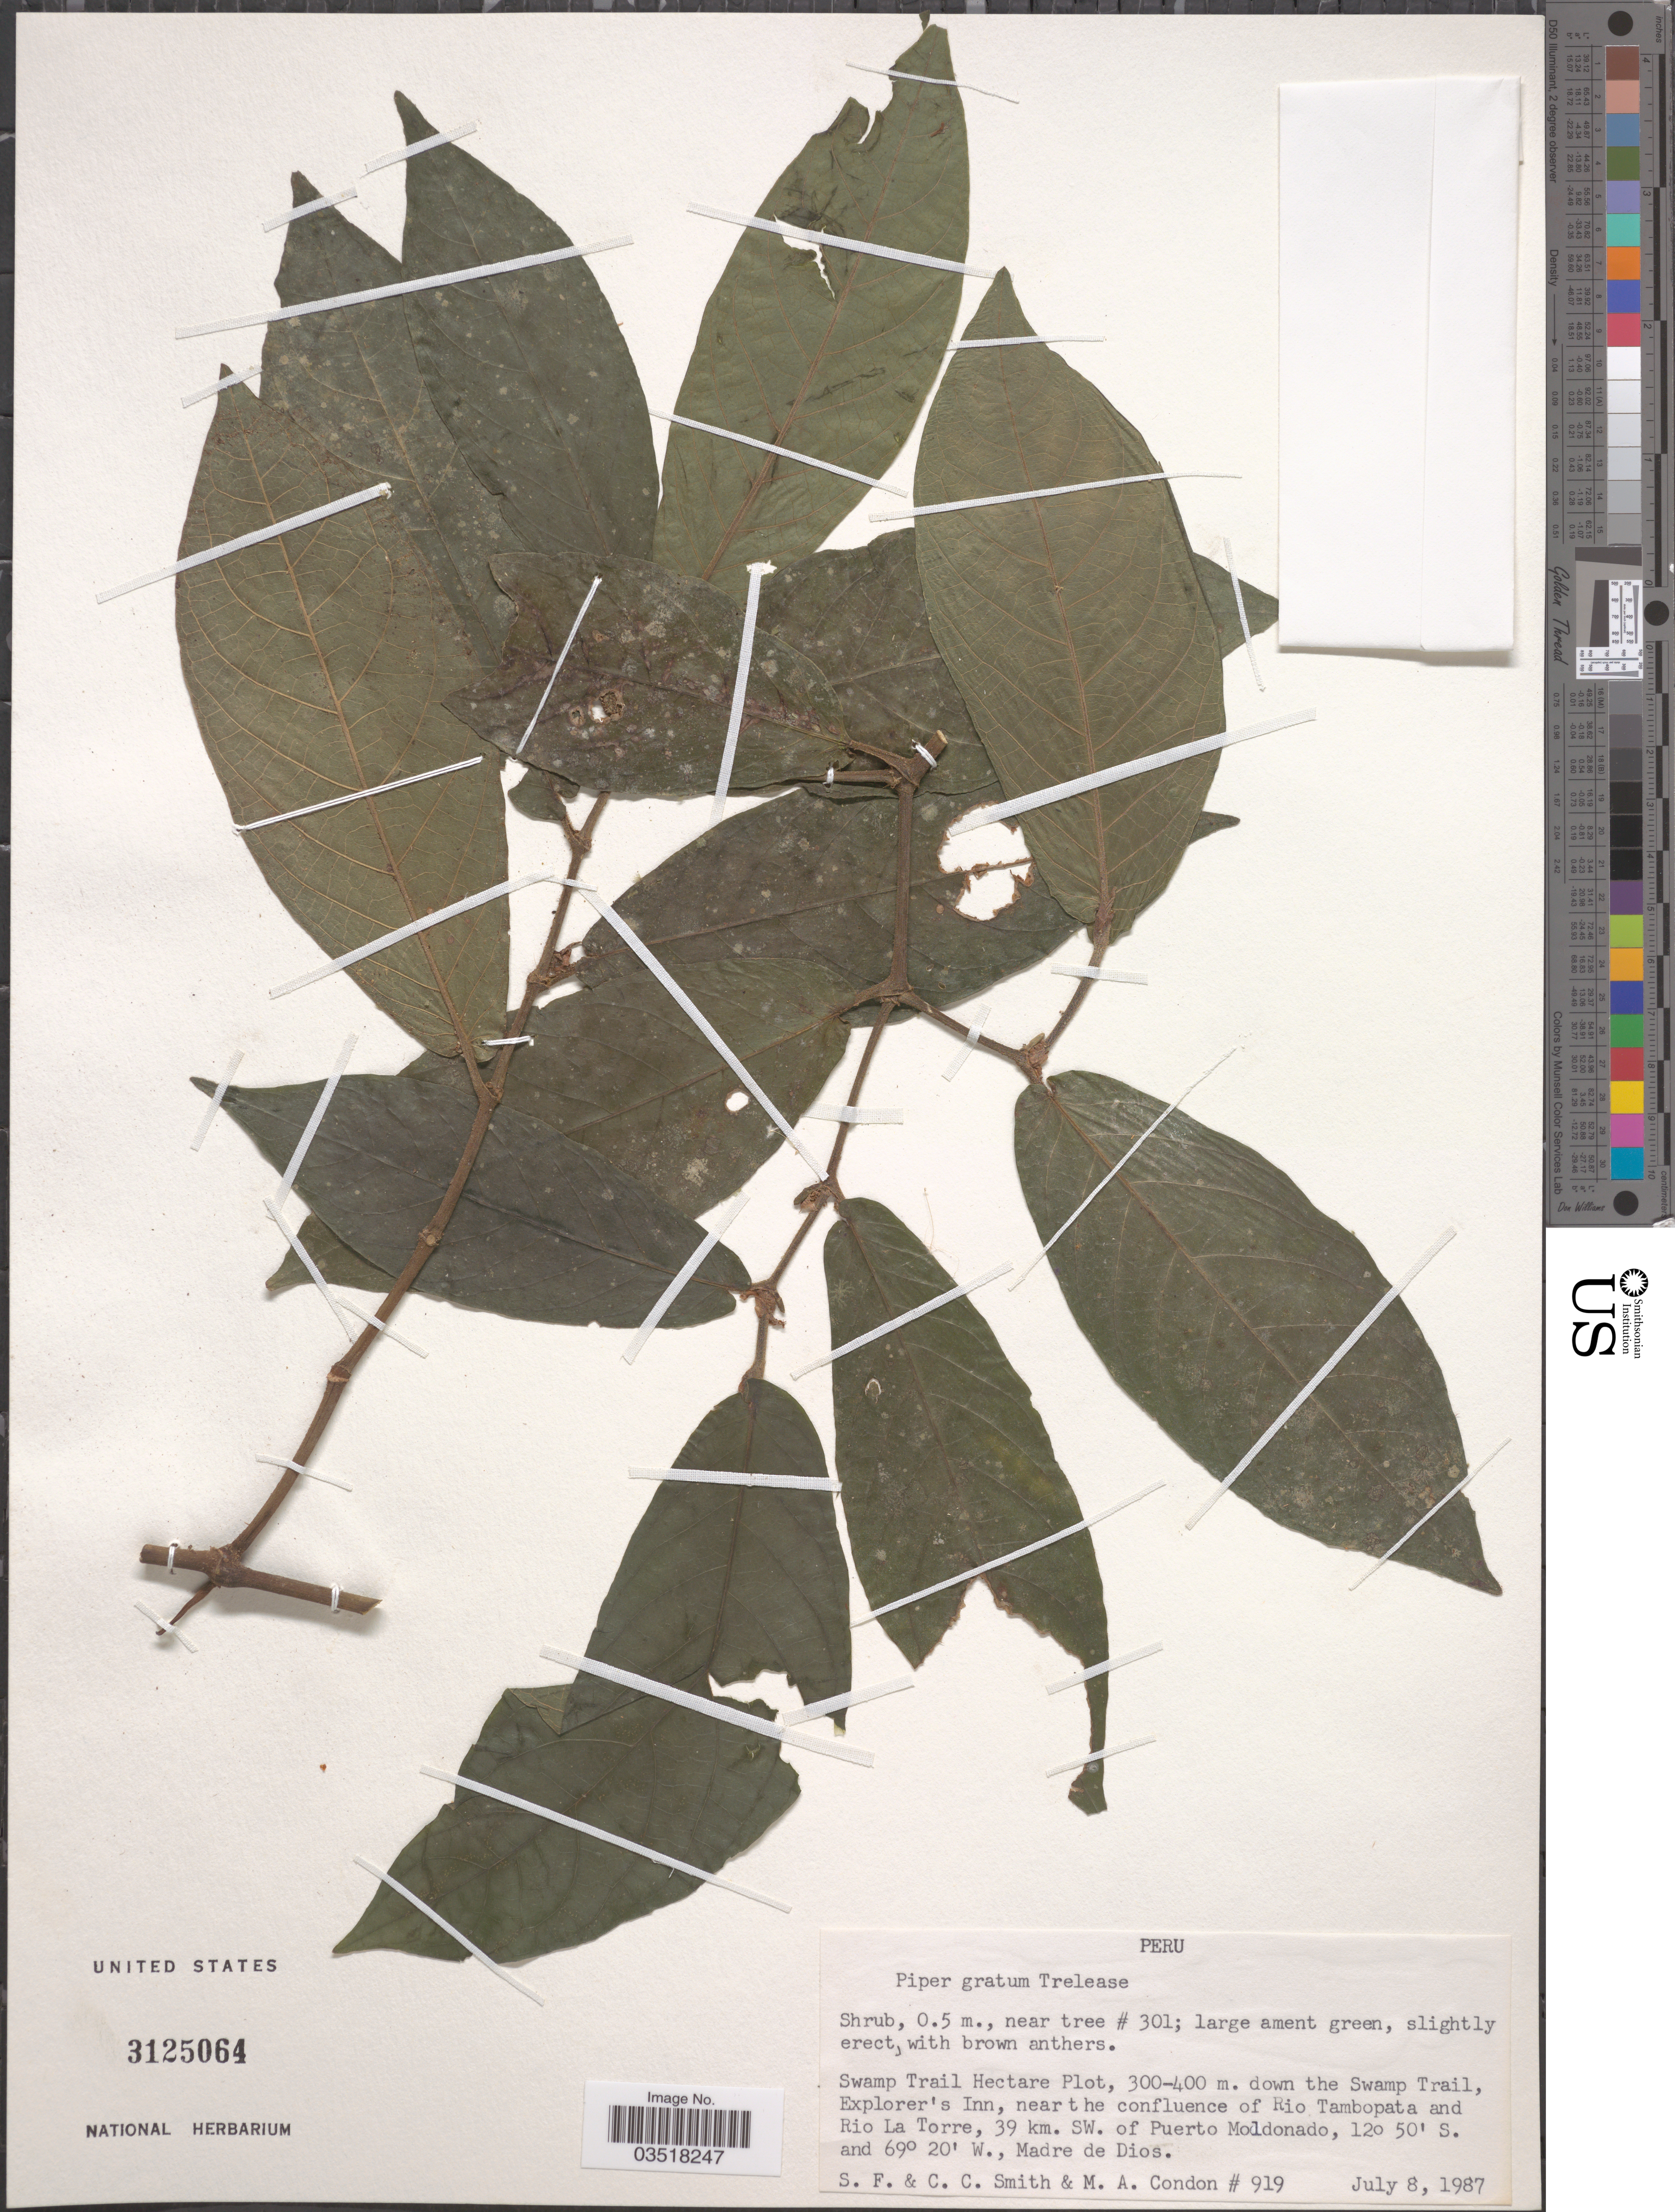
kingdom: Plantae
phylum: Tracheophyta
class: Magnoliopsida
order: Piperales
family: Piperaceae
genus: Piper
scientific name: Piper gratum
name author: Trel. in J.F. Macbr.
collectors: S.F. Smith, C. C. Smith & M. Condon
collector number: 919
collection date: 1987-07-08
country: Peru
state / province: Madre de Dios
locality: Swamp Trail Hectare Plot, down the Swamp Trail, Explorer's Inn, near the confluence of Rio Tambopata and rio La Torre, 39 km. SW. of Puerto Moldonado.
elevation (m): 300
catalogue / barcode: US 3125064